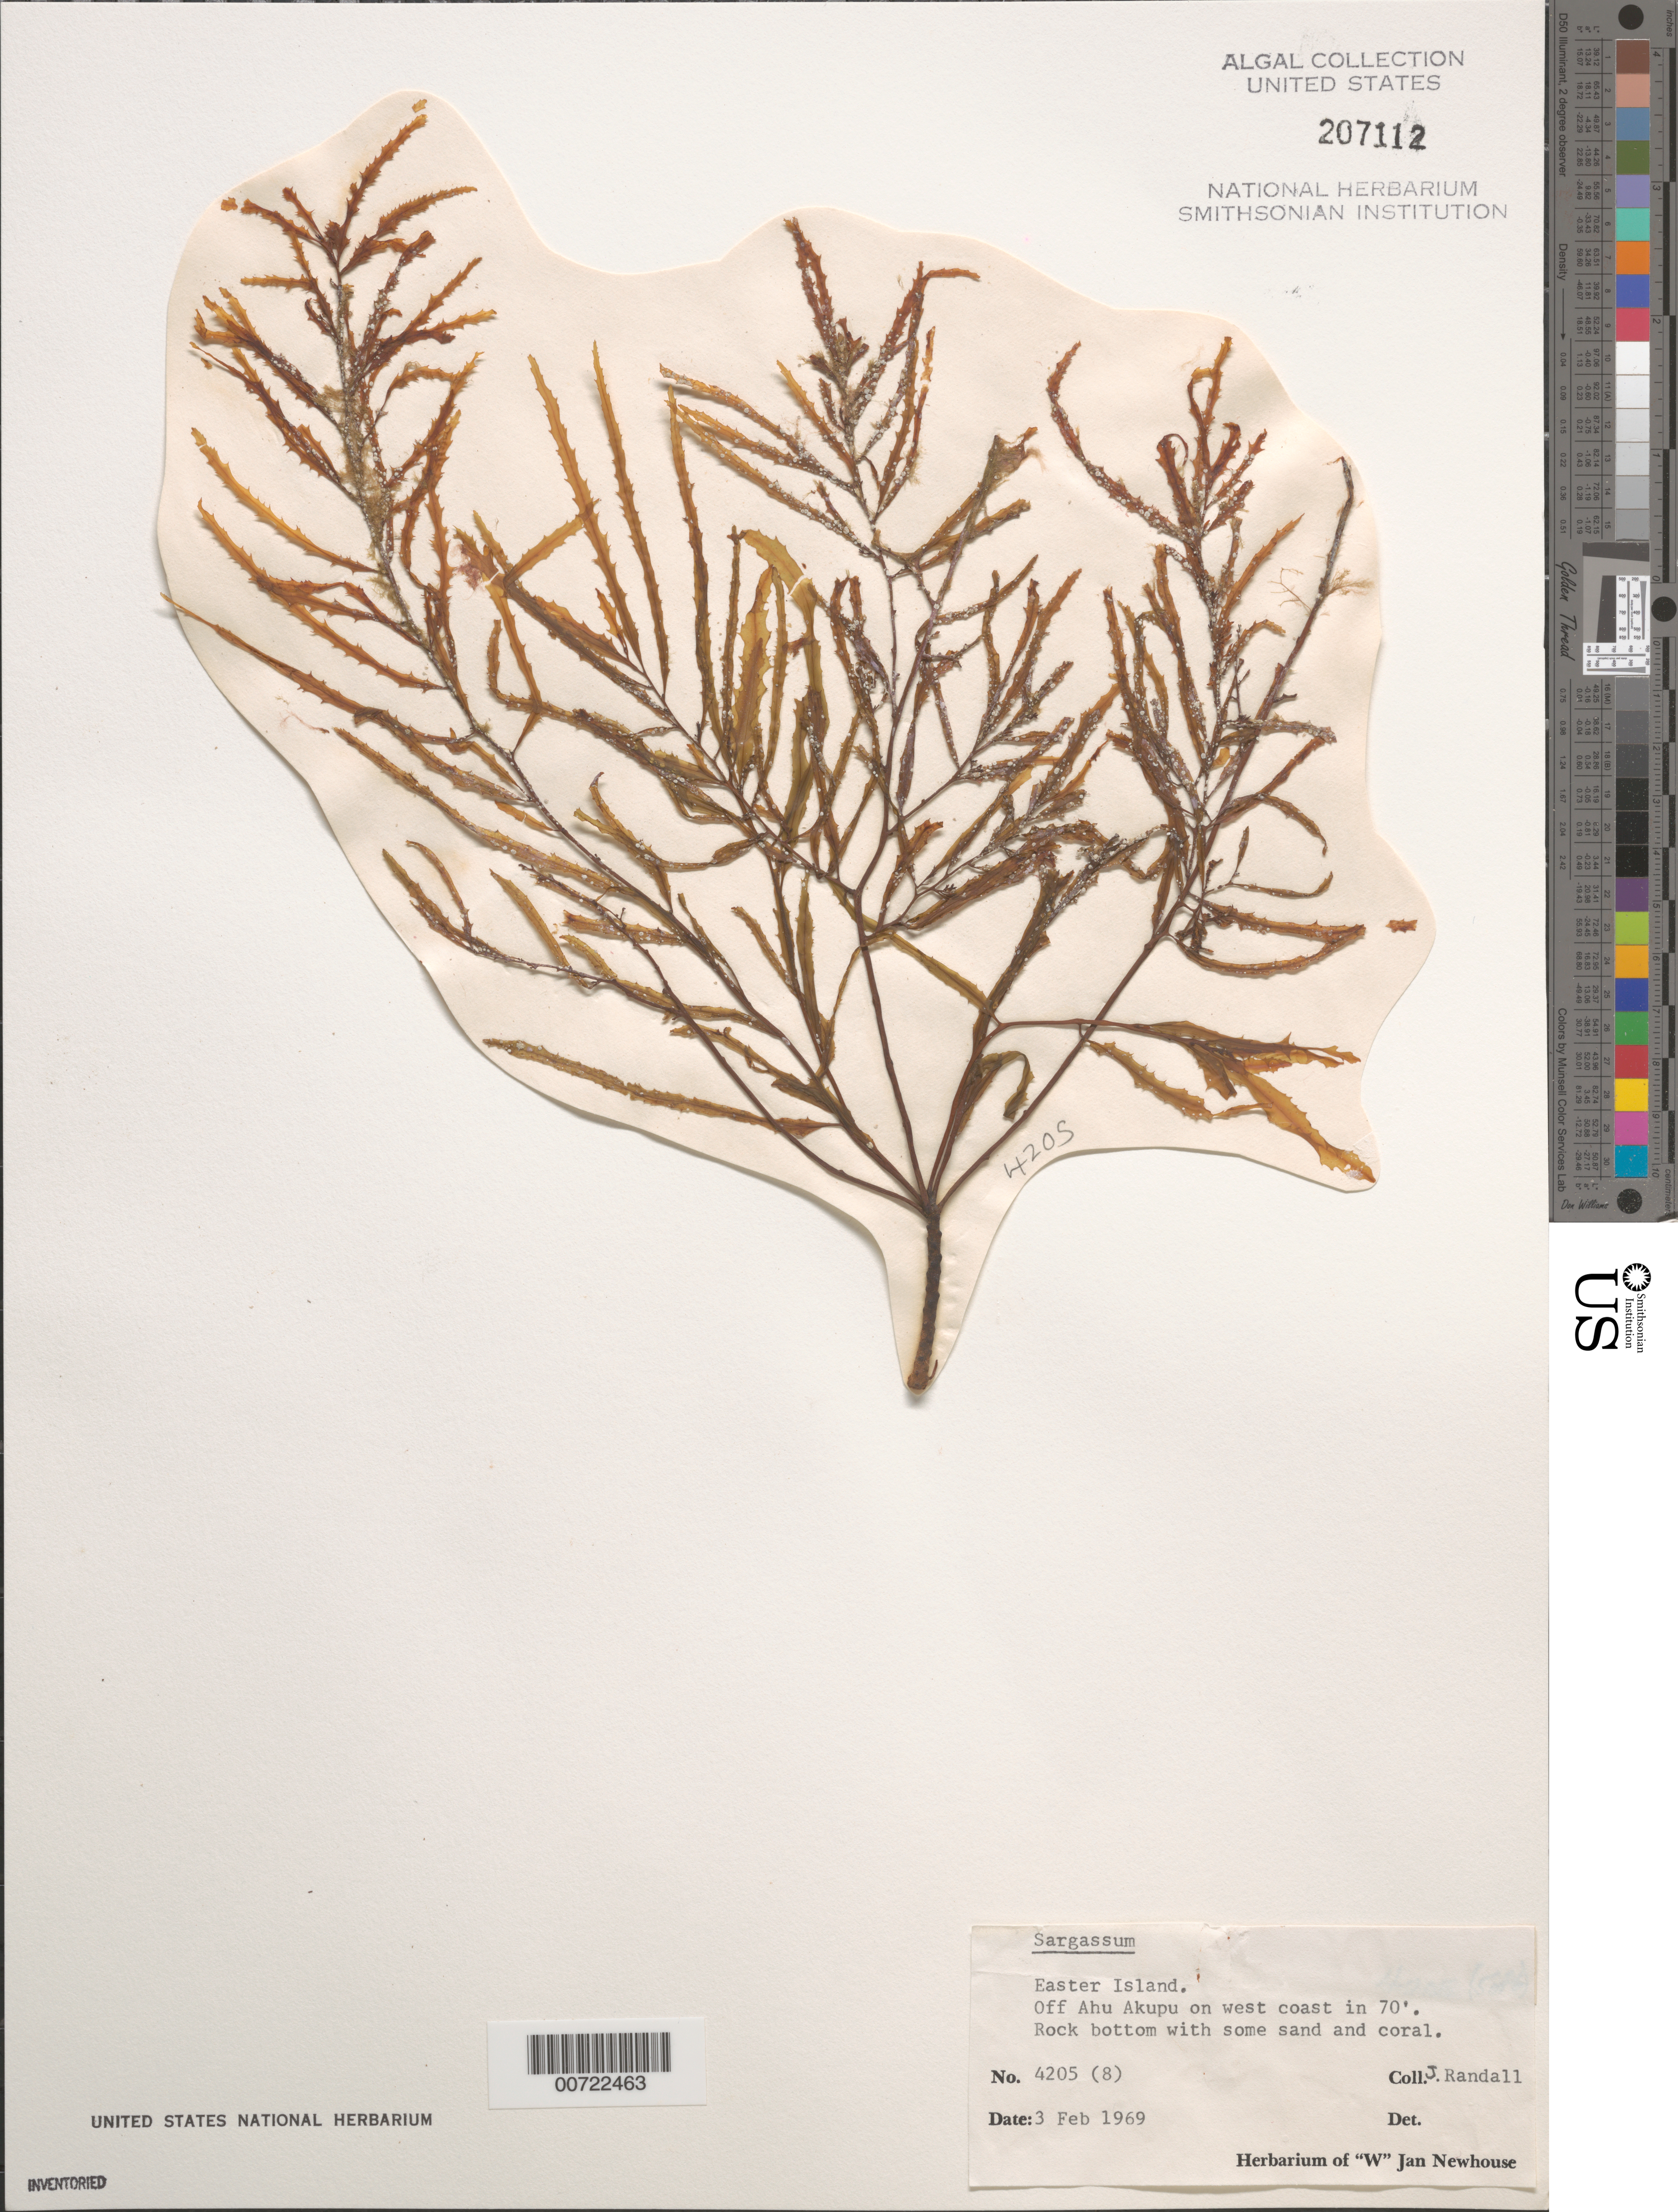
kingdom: Chromista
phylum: Ochrophyta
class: Phaeophyceae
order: Fucales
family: Sargassaceae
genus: Sargassum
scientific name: Sargassum sp.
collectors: J. Randall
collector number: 4205 (8)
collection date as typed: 03 Feb 1969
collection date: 1969-02-03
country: Chile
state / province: Valparaíso (V)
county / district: Isla de Pascua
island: Pascua [Easter]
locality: Off Ahu Akapu on west coast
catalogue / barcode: US 207112